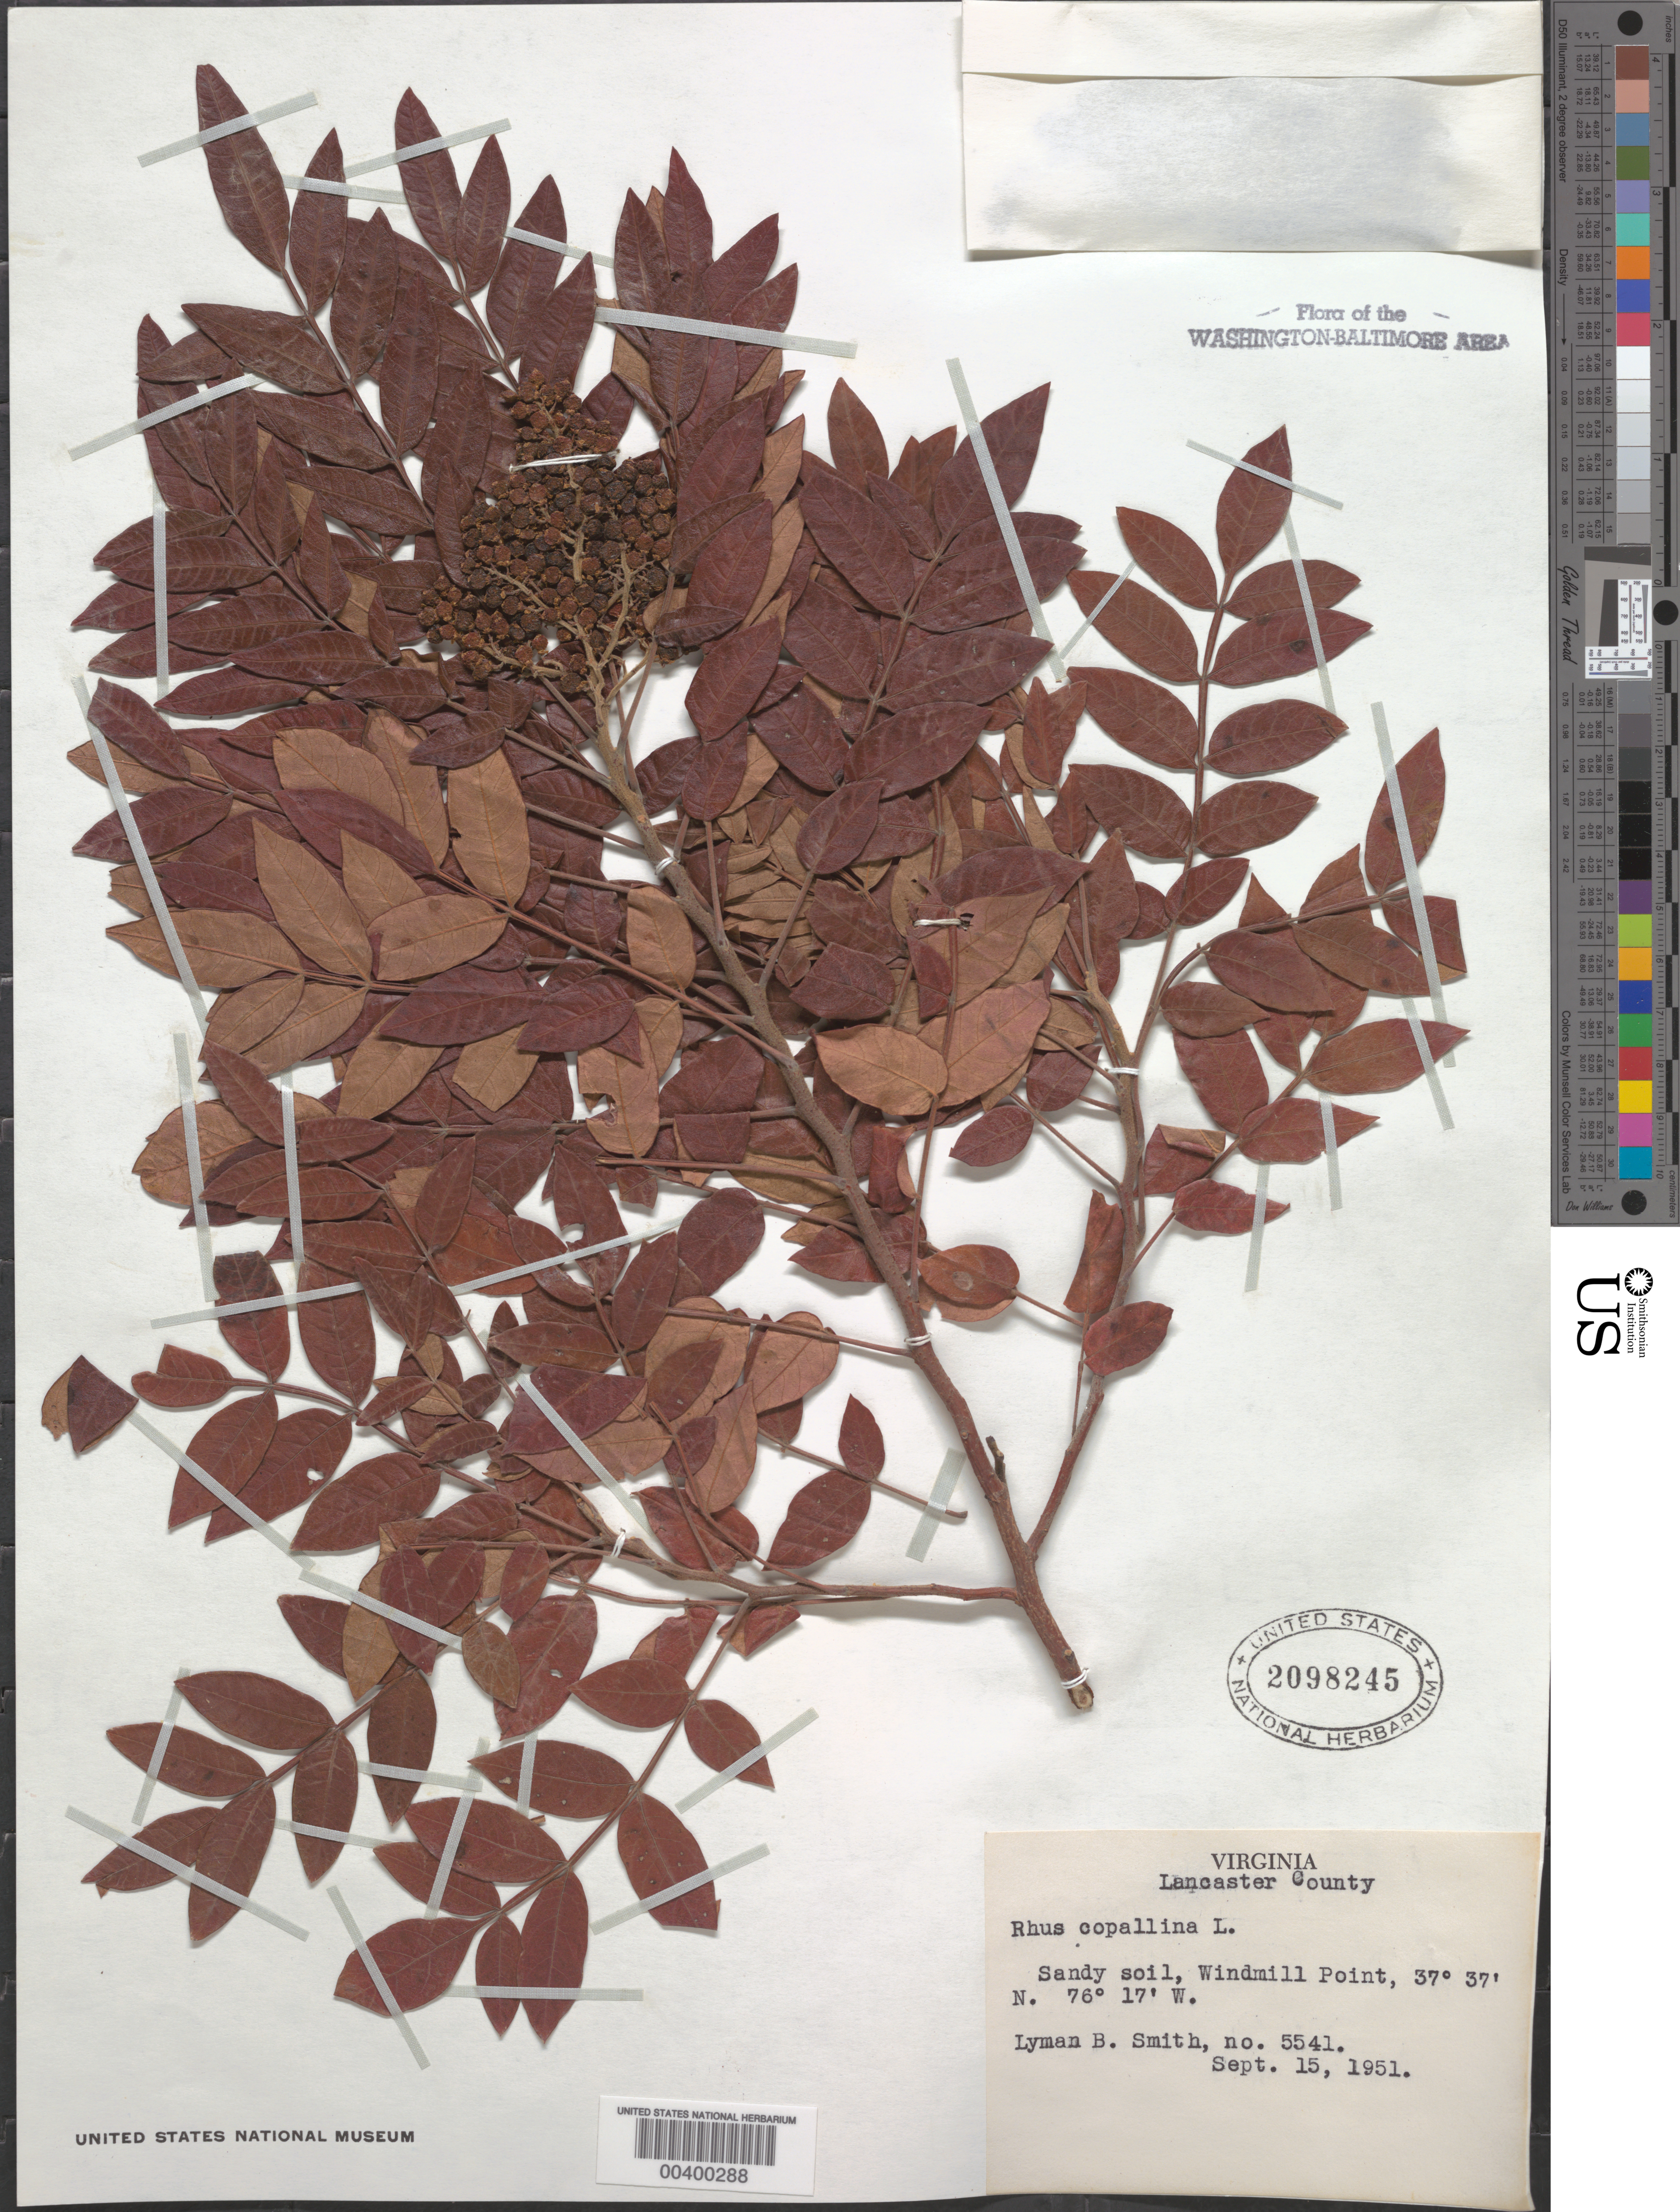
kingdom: Plantae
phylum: Tracheophyta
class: Magnoliopsida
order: Sapindales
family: Anacardiaceae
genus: Rhus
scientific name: Rhus copallinum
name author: L.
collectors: L. Smith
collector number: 5541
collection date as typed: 15 Sep 1951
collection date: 1951-09-15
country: United States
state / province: Virginia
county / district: Lancaster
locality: Windmill Point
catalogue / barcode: US 2098245